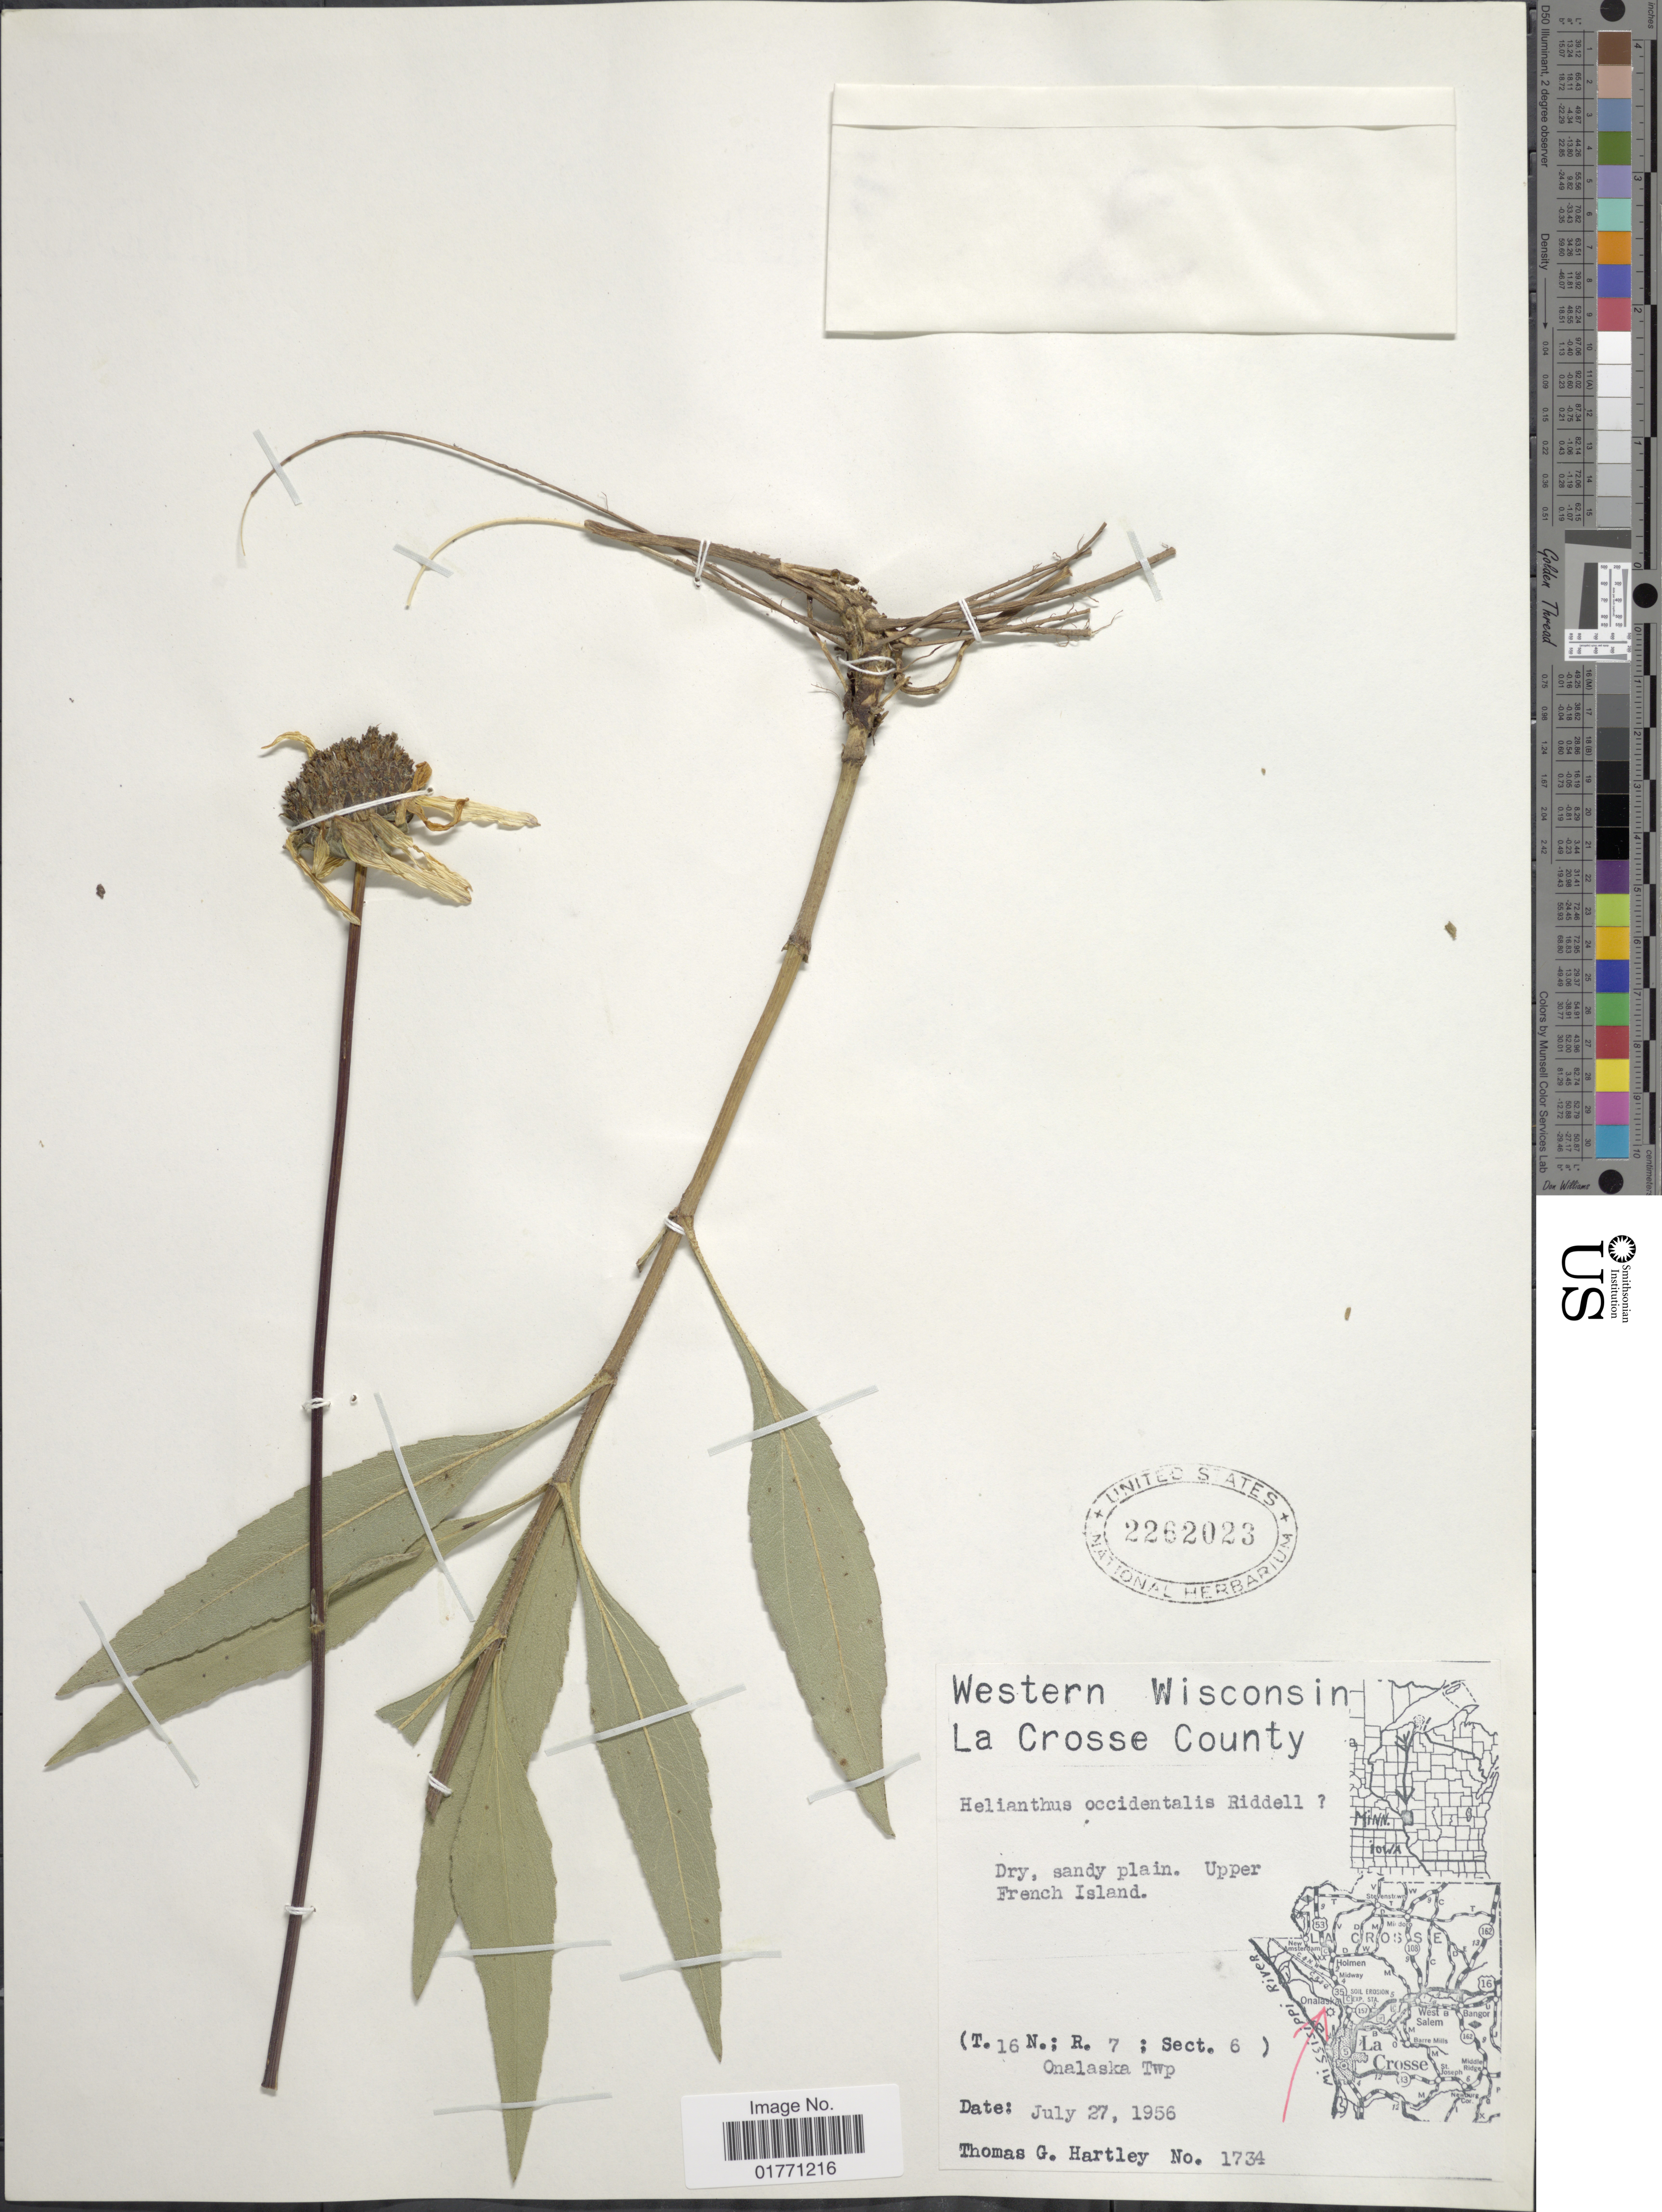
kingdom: Plantae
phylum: Tracheophyta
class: Magnoliopsida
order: Asterales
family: Asteraceae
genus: Helianthus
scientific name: Helianthus occidentalis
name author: Riddell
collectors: T. G. Hartley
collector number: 1734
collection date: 1956-07-27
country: United States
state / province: Wisconsin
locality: La Crosse County, Upper French Island (T. 16N.; R. 7; Sect. 6) Onalaska Twp.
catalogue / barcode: US 2262023